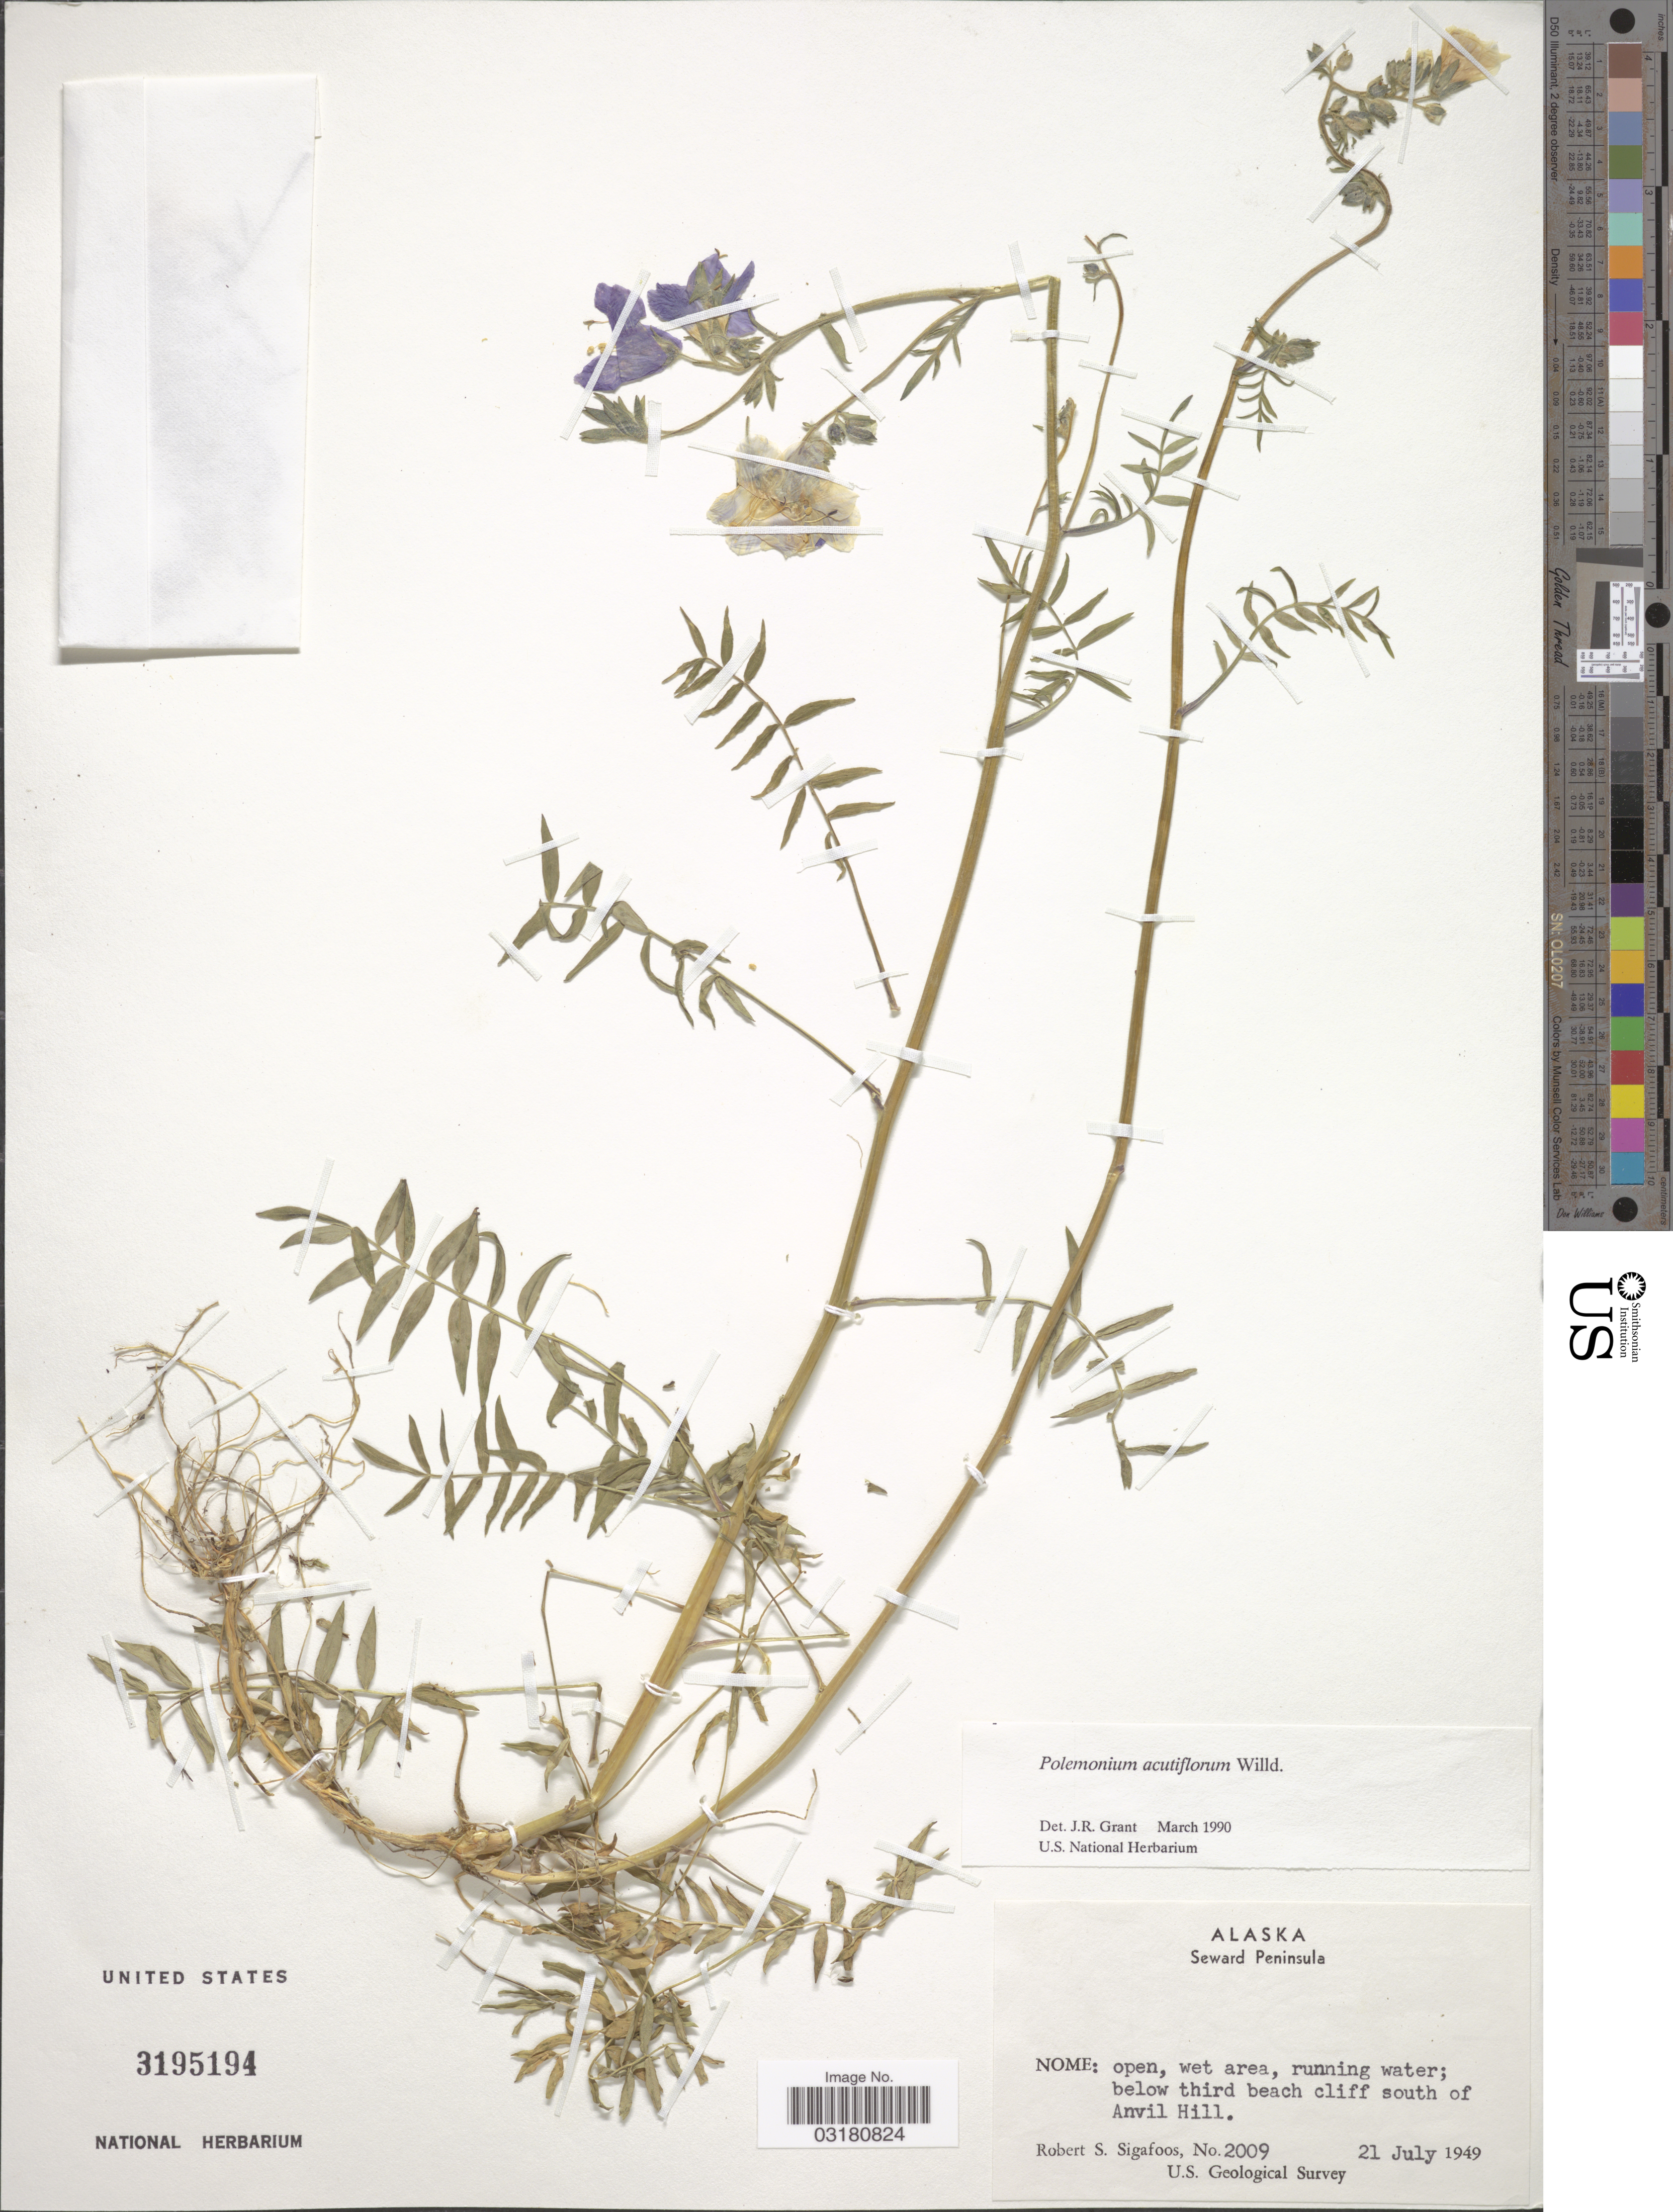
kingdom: Plantae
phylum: Tracheophyta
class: Magnoliopsida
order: Ericales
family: Polemoniaceae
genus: Polemonium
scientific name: Polemonium acutiflorum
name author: Willd. ex Roem. & Schult.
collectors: R. Sigafoos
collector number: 2009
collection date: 1949-07-21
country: United States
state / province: Alaska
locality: Seward Peninsula. Nome: open, wet area, running water; below third beach cliff south of Anvill Hill.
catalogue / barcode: US 3195194